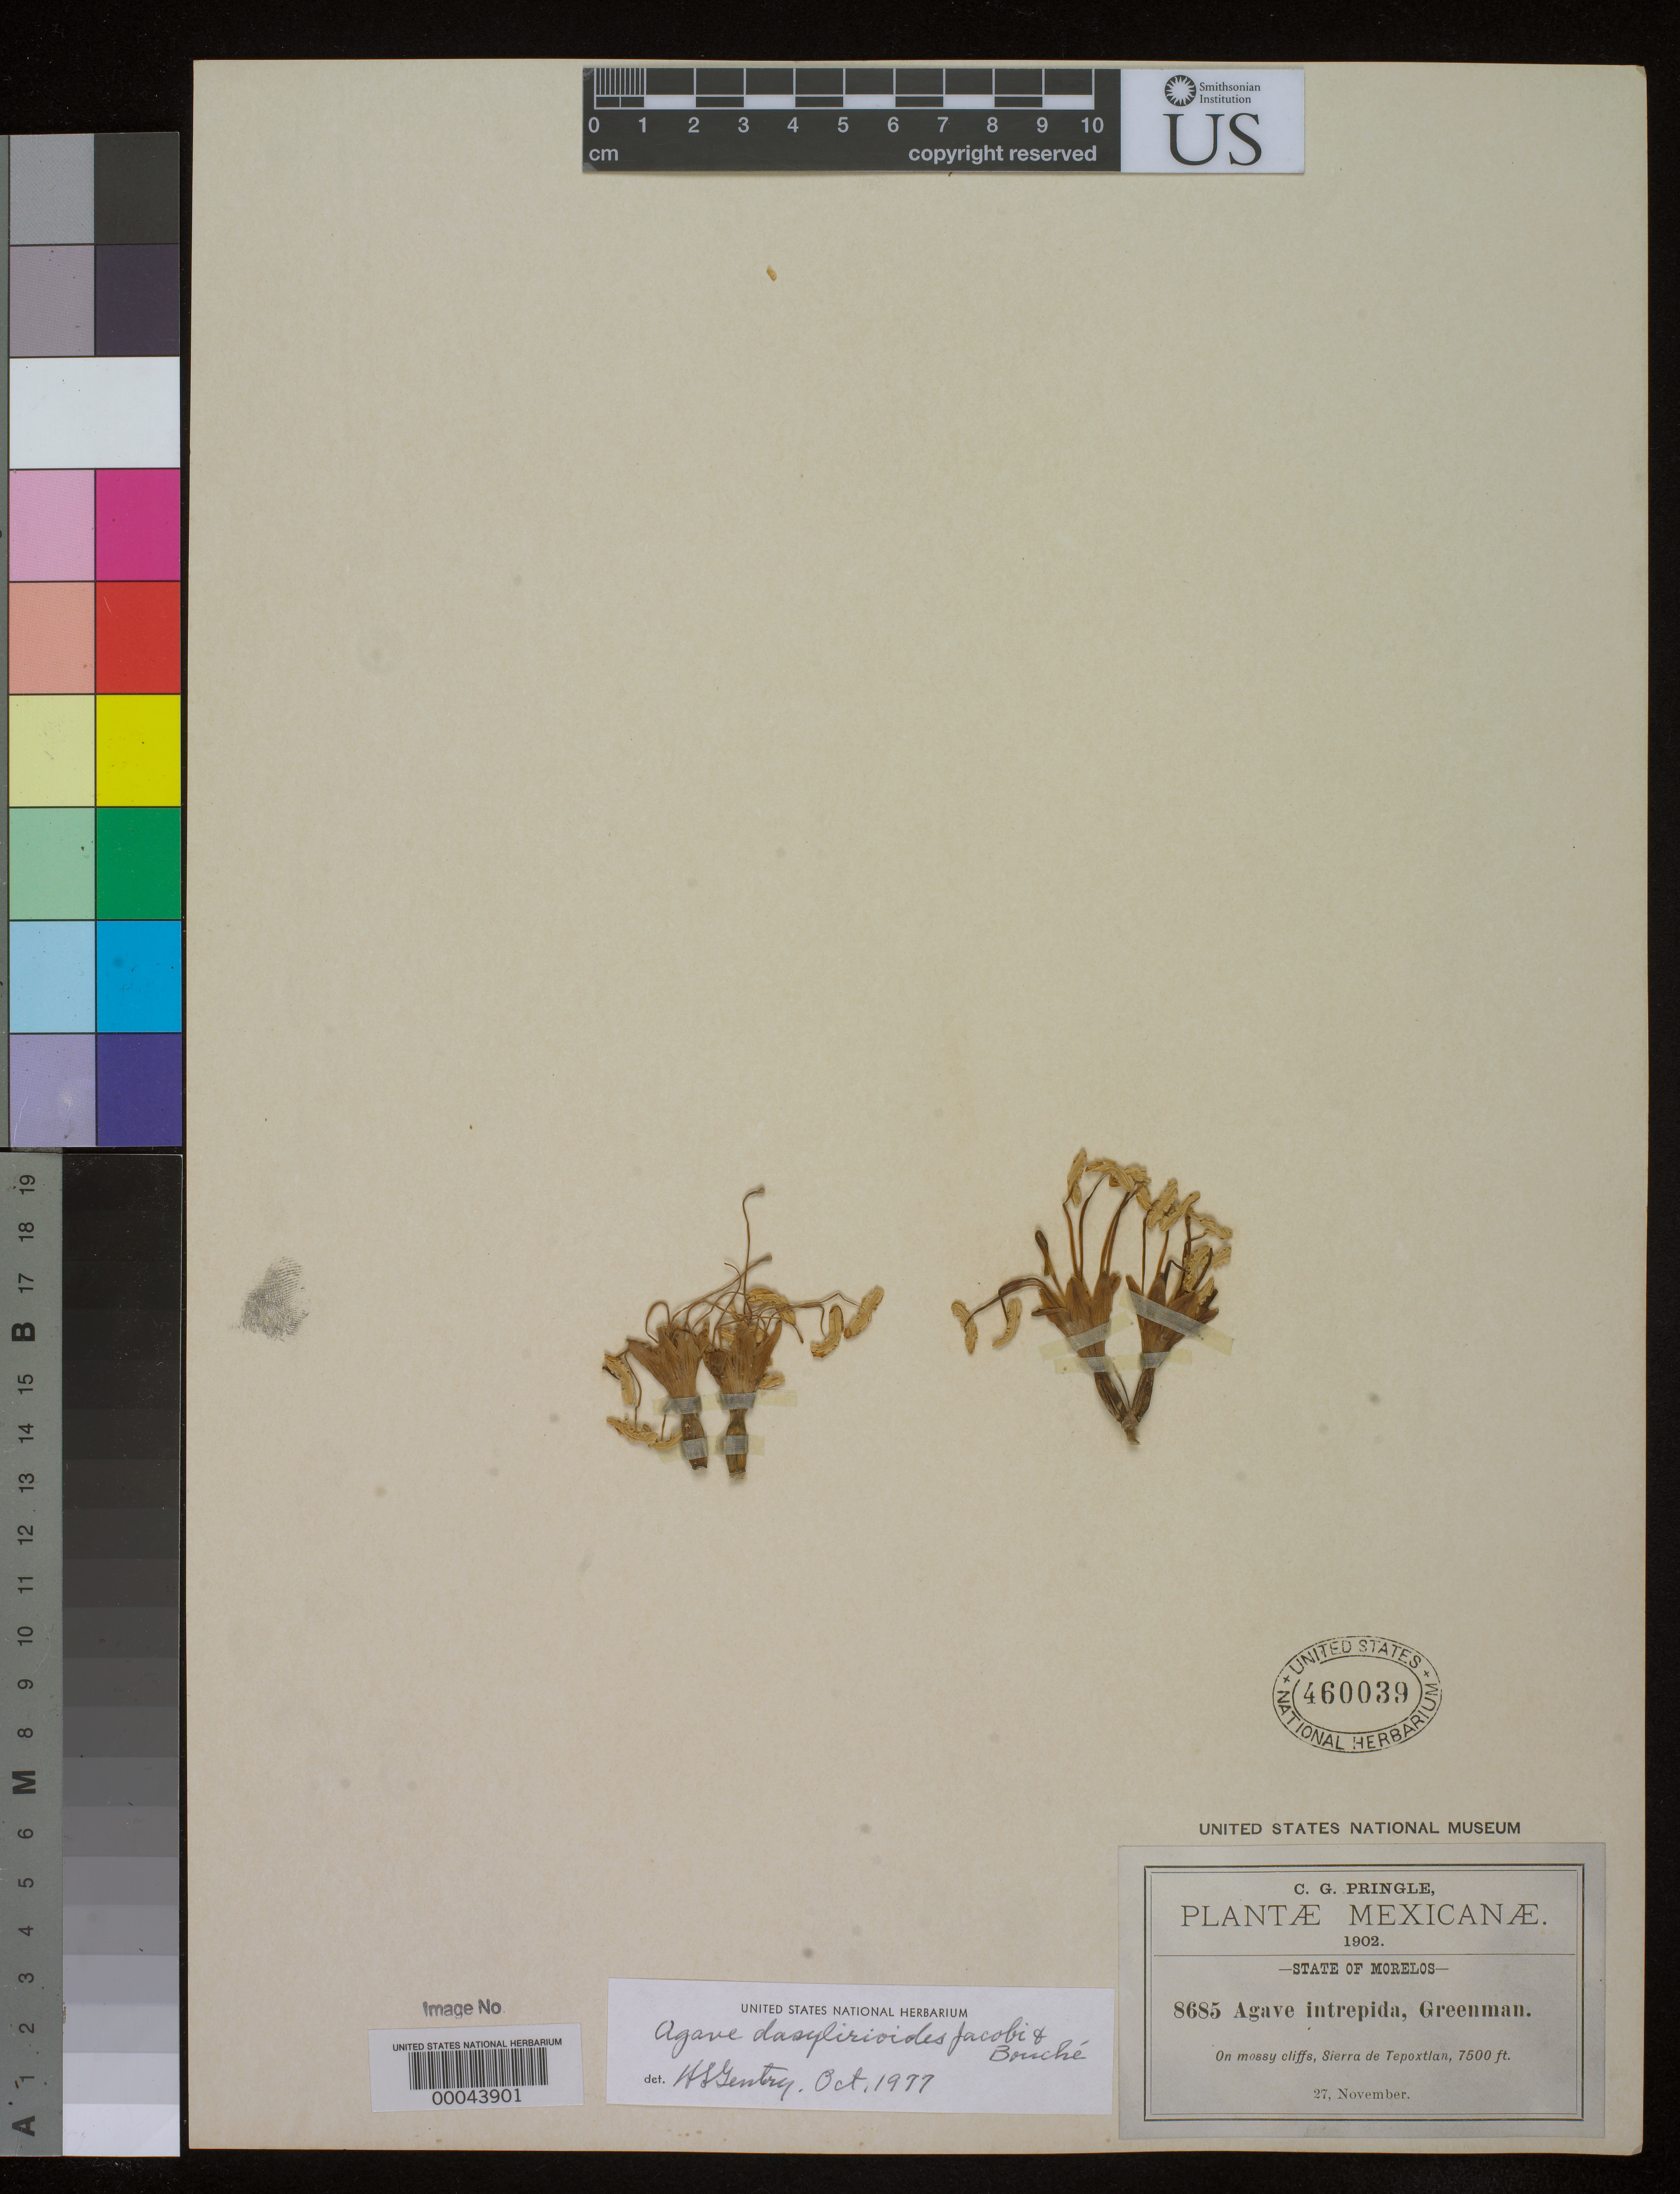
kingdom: Plantae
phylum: Tracheophyta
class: Liliopsida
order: Asparagales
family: Asparagaceae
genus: Agave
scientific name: Agave dasylirioides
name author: Jacobi & C.D. Bouché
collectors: C. G. Pringle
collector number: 8685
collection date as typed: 27 Nov 1902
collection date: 1902-11-27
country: Mexico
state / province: Morelos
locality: Sierra de tepoxtlan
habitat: On mossy cliffs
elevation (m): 2286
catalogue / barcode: US 460039